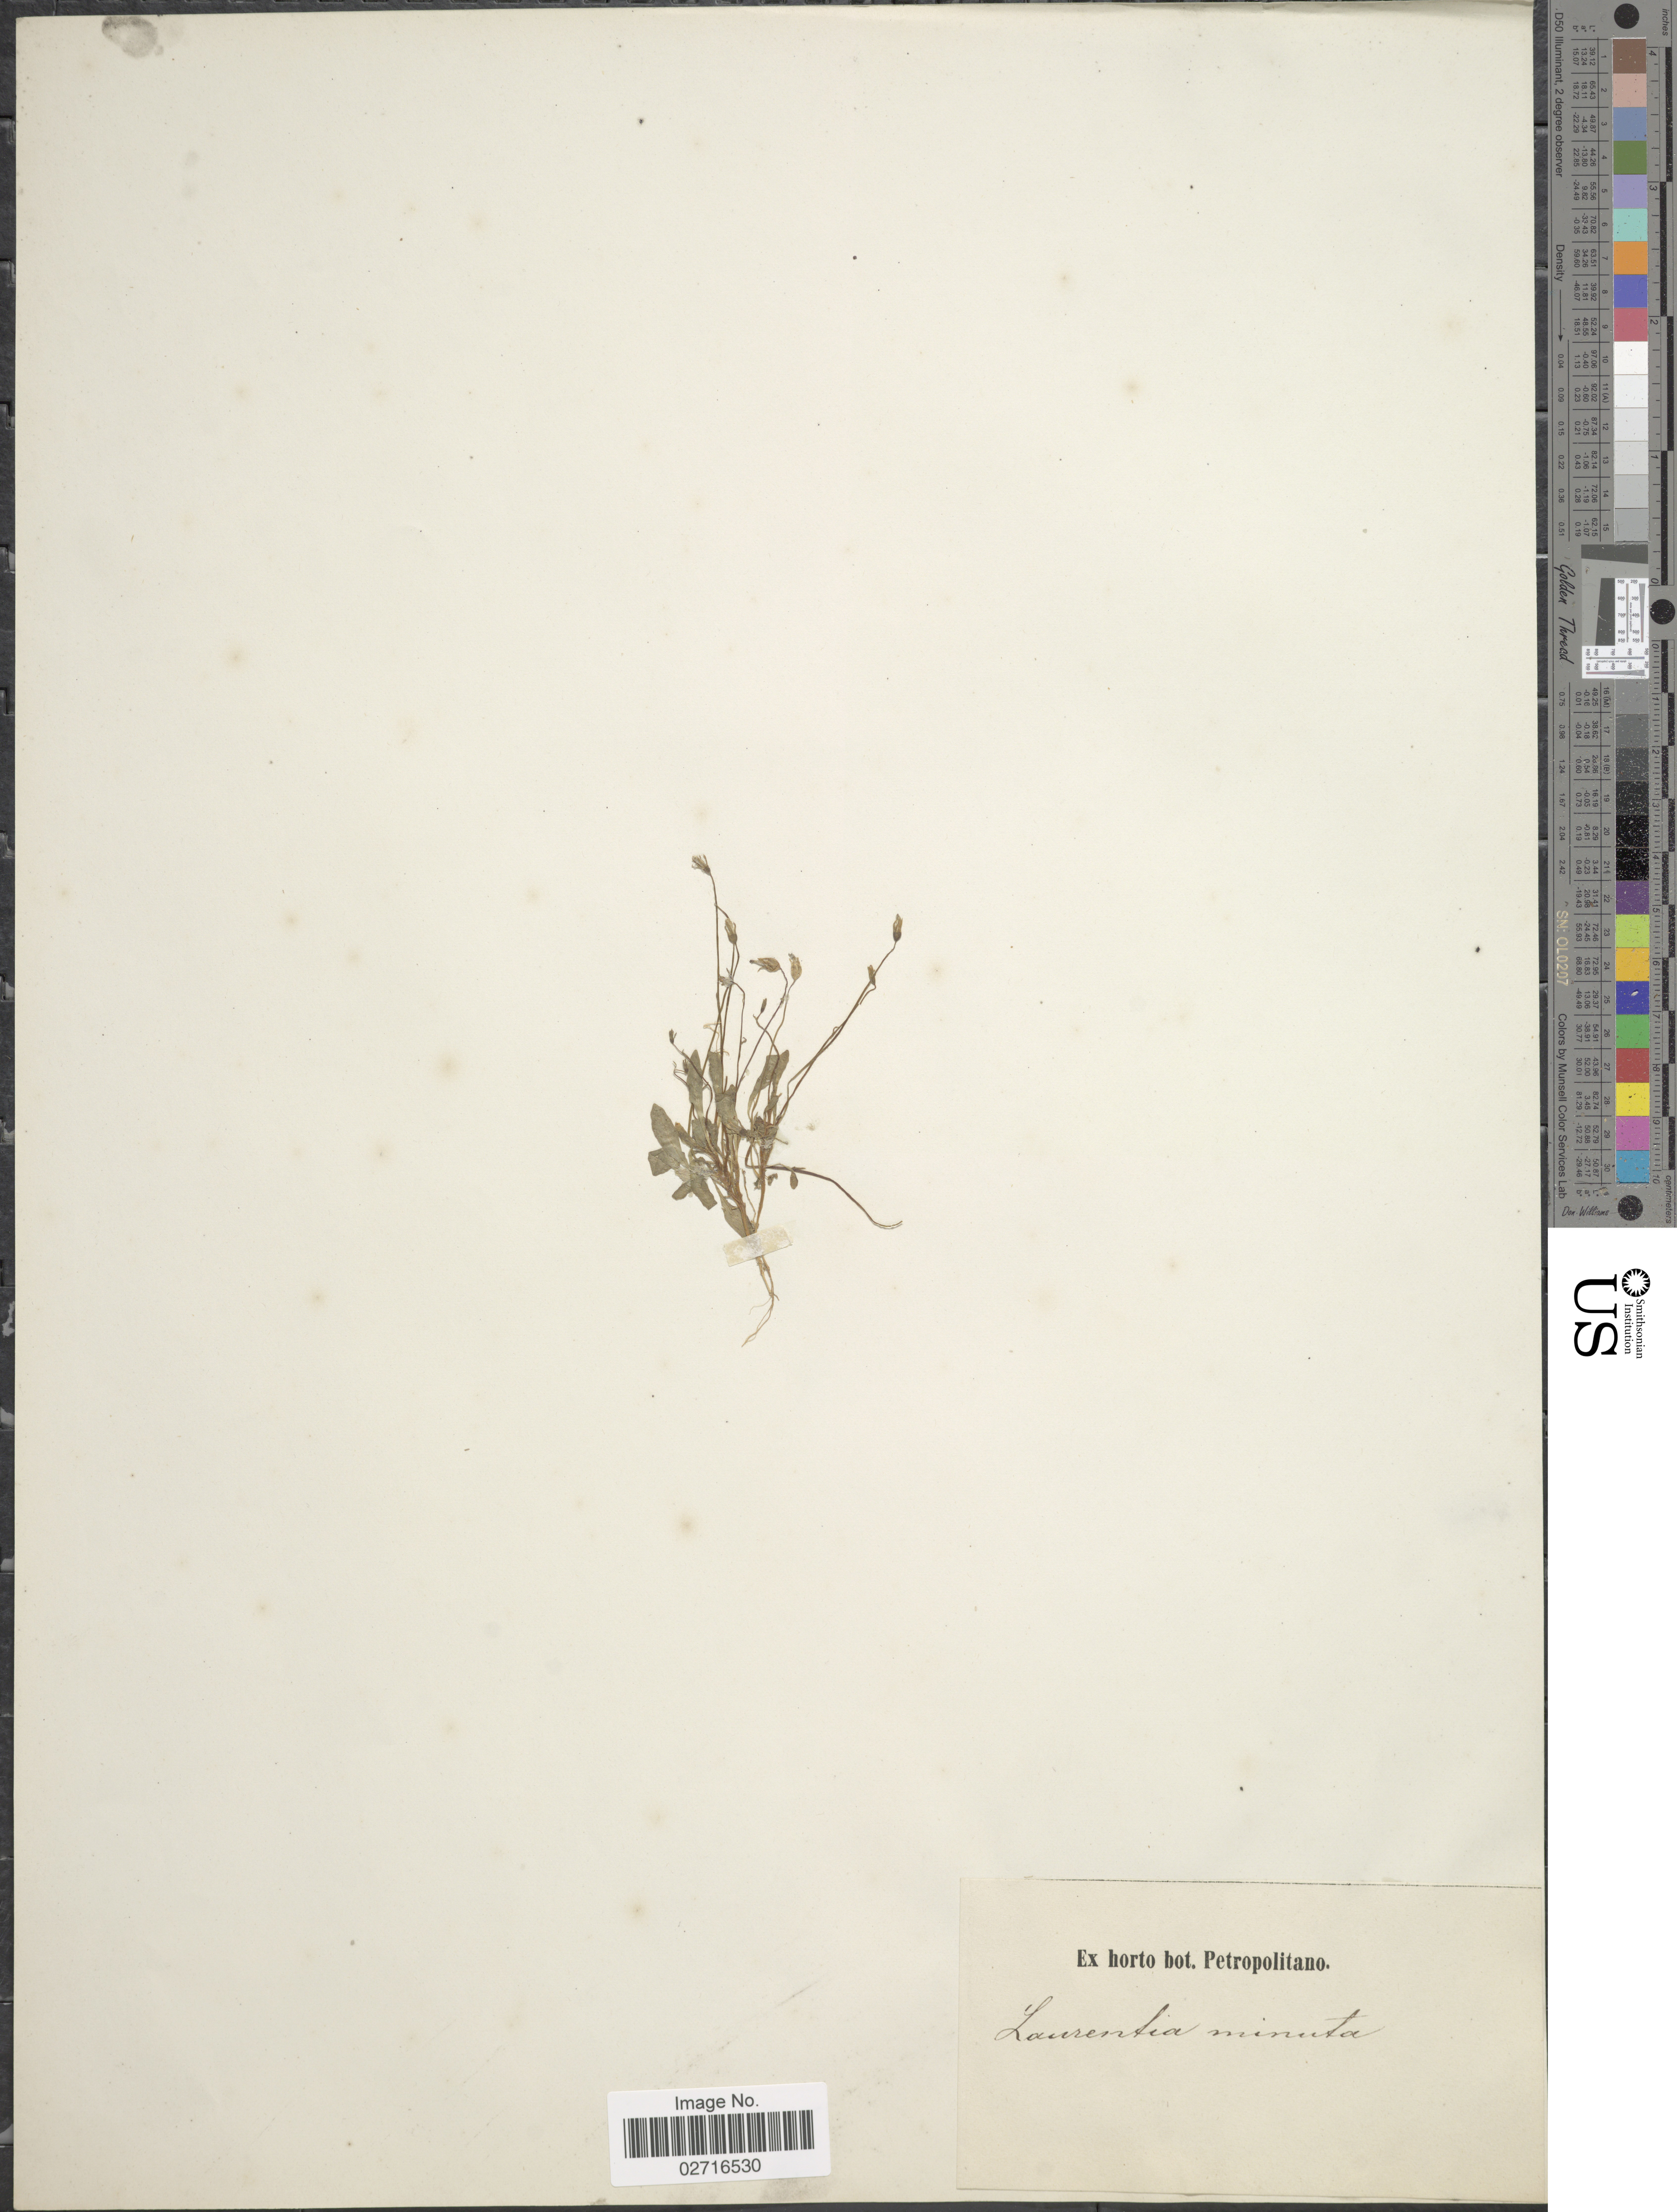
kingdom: Plantae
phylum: Tracheophyta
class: Magnoliopsida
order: Asterales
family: Campanulaceae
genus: Laurentia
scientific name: Laurentia minuta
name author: (L.) A. DC.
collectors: ex Horto Bot. Petropolitano